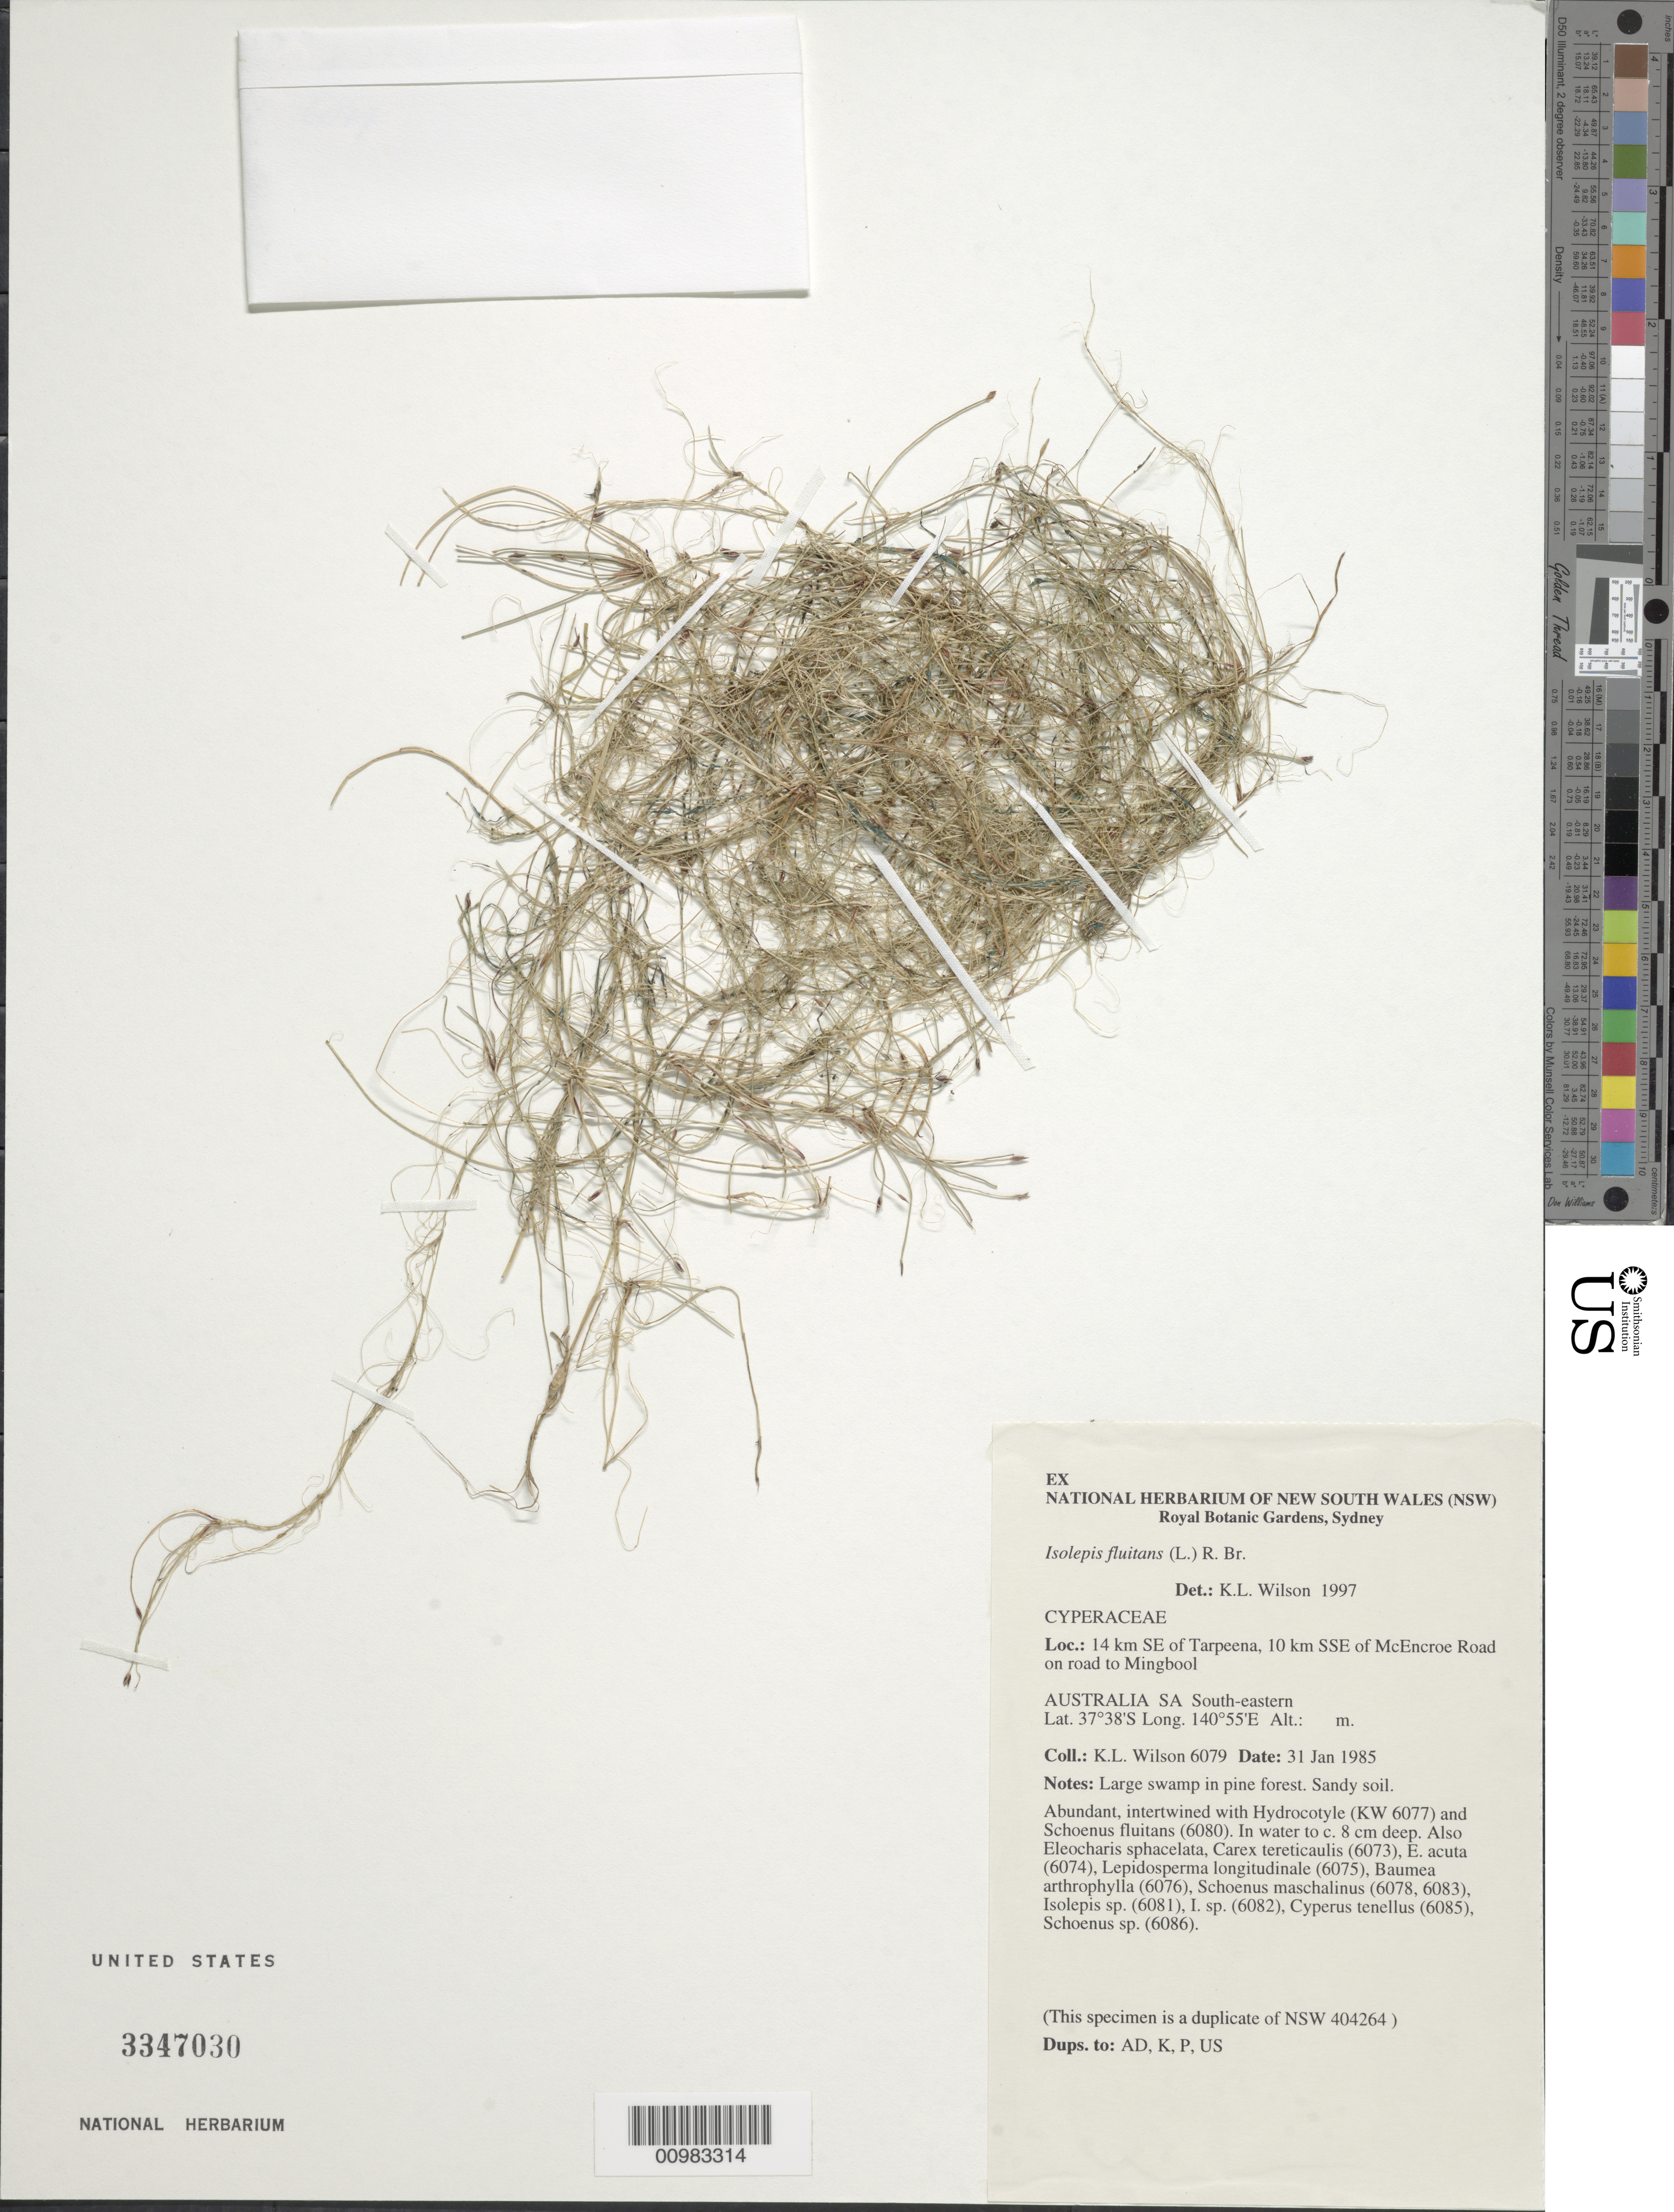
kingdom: Plantae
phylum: Tracheophyta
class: Liliopsida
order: Poales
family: Cyperaceae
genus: Isolepis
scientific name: Isolepis fluitans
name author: (L.) R. Br.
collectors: K. L. Wilson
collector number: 6079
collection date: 1985-01-31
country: Australia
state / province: South Australia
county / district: South-eastern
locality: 14 km SE of Tarpeena, 10 km SSE of McEncroe Road on road to Mingbool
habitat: Large swamp in pine forest. Sandy soil.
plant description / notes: (record contributed by HISPID)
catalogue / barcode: US 3347030